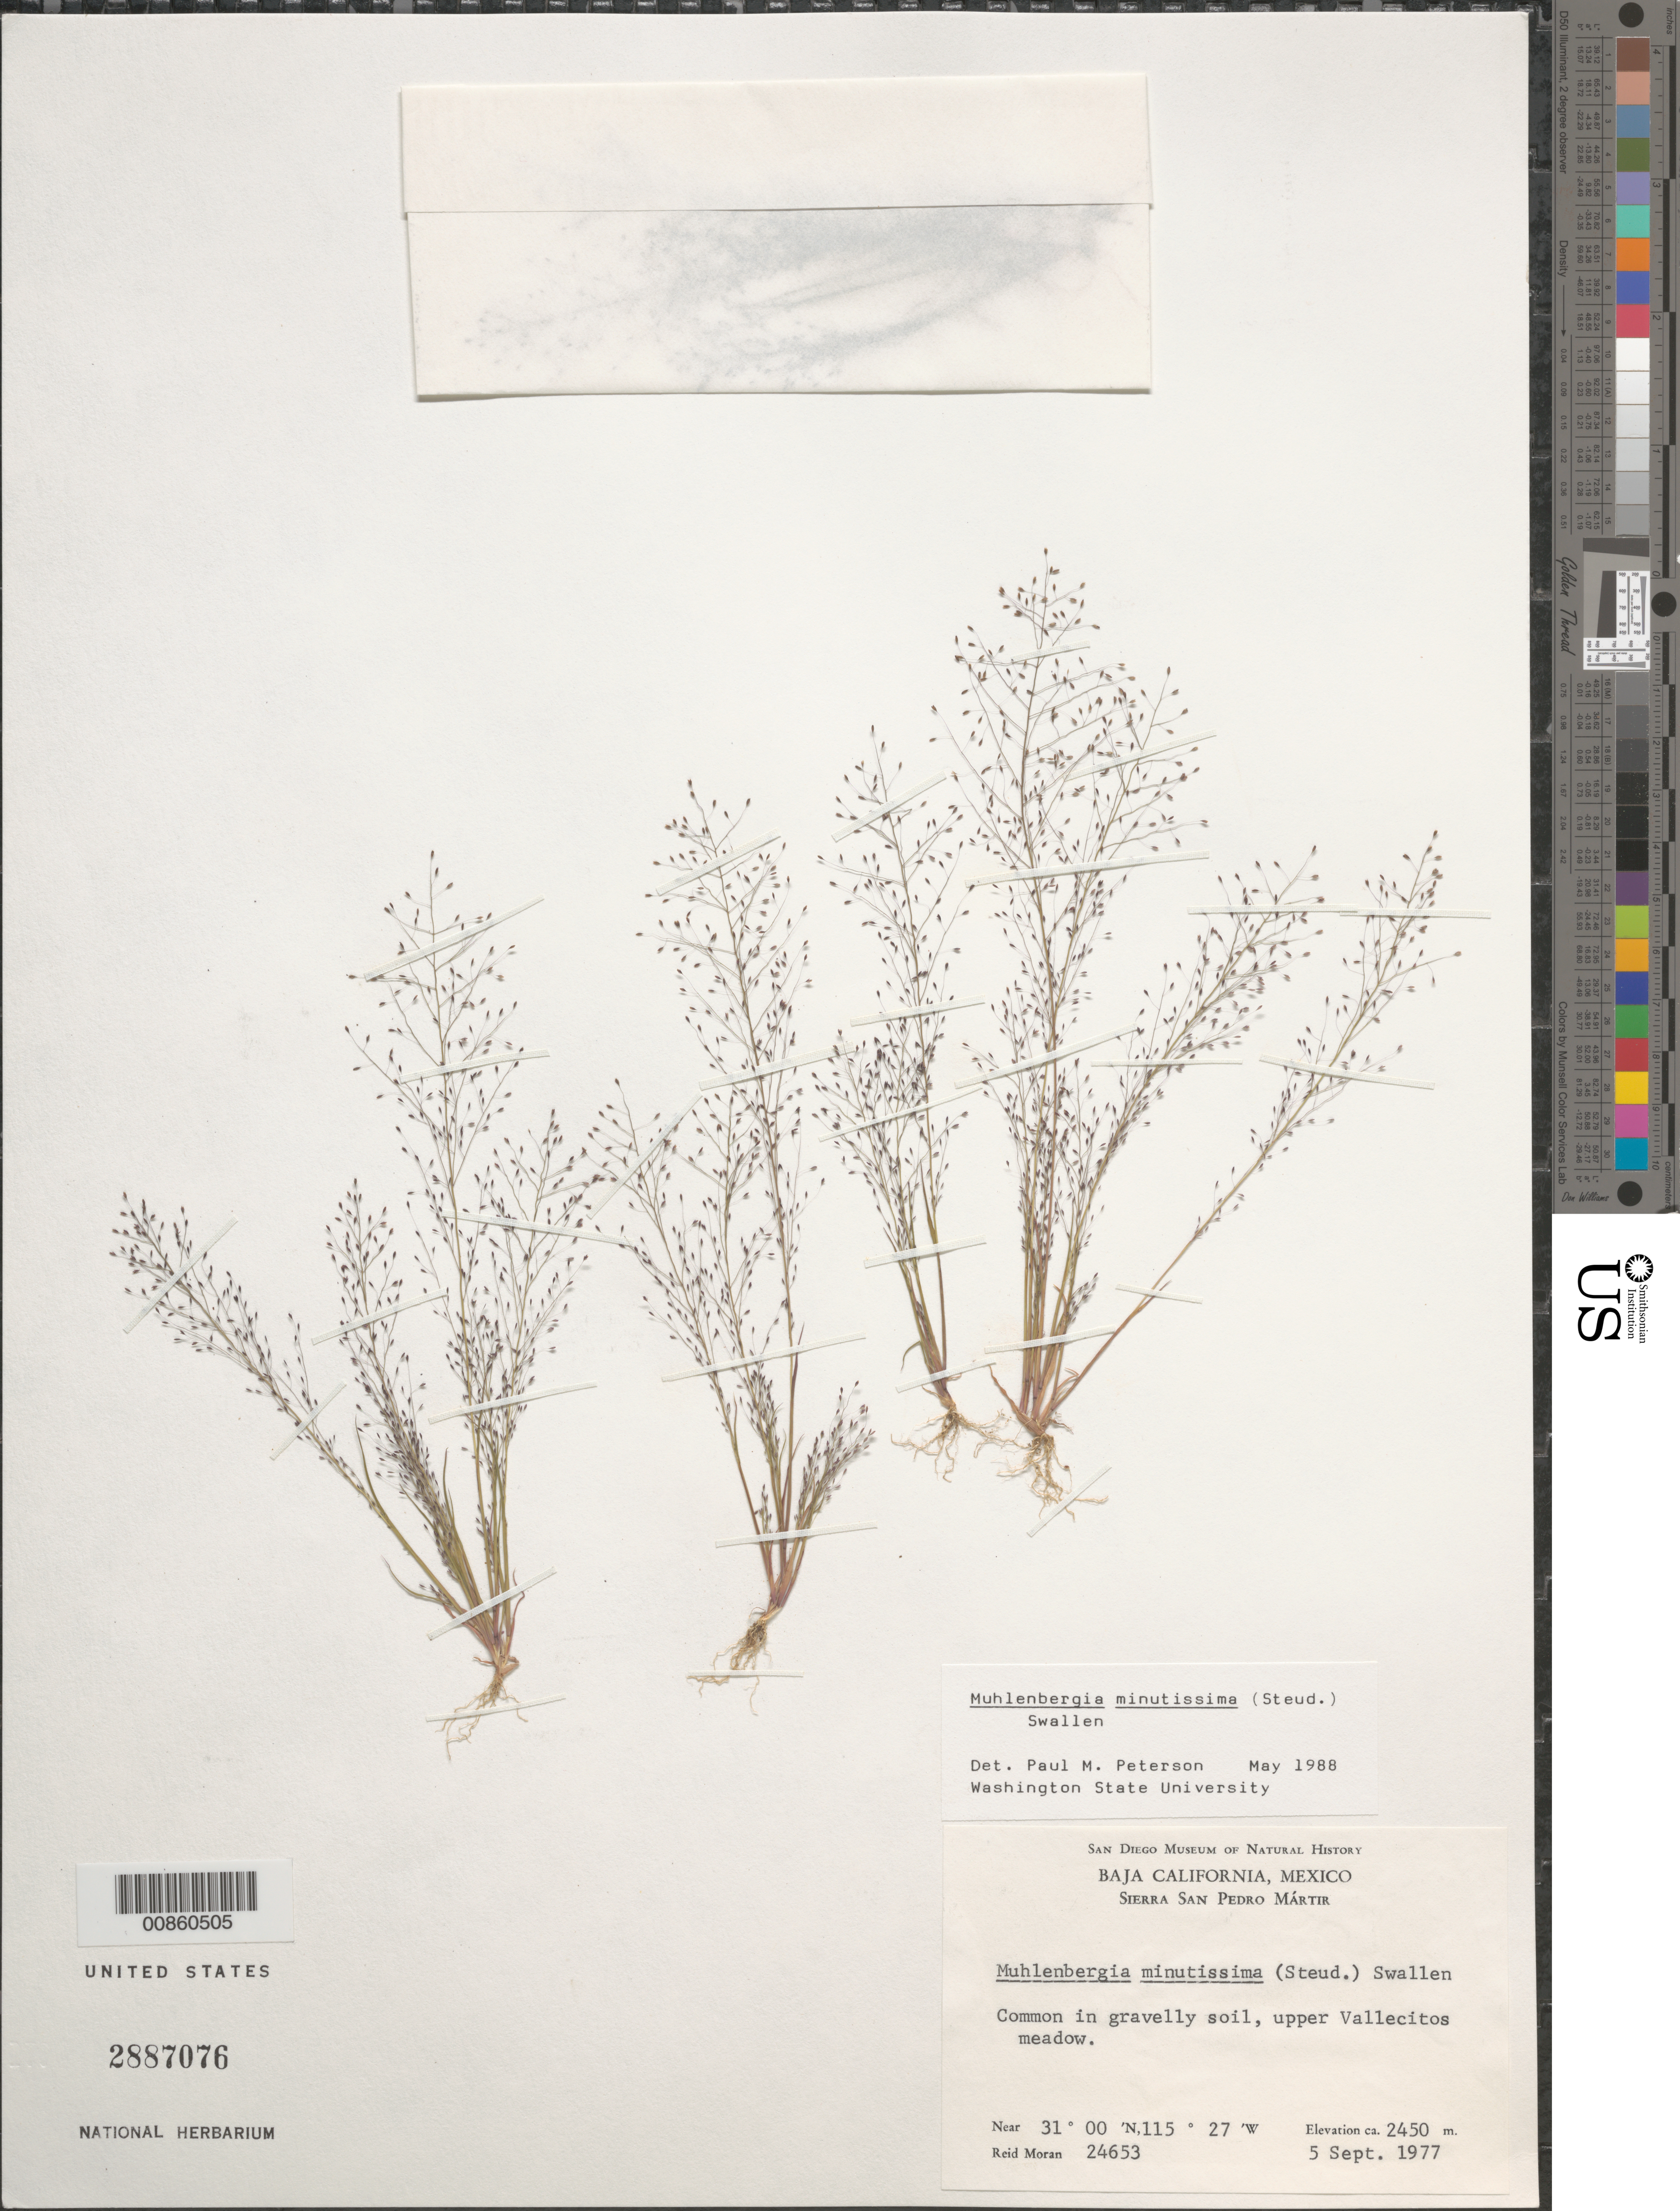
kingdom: Plantae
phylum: Tracheophyta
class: Liliopsida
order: Poales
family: Poaceae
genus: Muhlenbergia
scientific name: Muhlenbergia minutissima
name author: (Steud.) Swallen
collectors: R. V. Moran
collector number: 24653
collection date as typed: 05 Sep 1977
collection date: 1977-09-05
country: Mexico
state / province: Baja California Norte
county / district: Ensenada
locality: At the NW end of the Sierra San Pedro Martir, 8 mi N of Vallecitos, mpio. Ensenada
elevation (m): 2250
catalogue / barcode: US 2887076